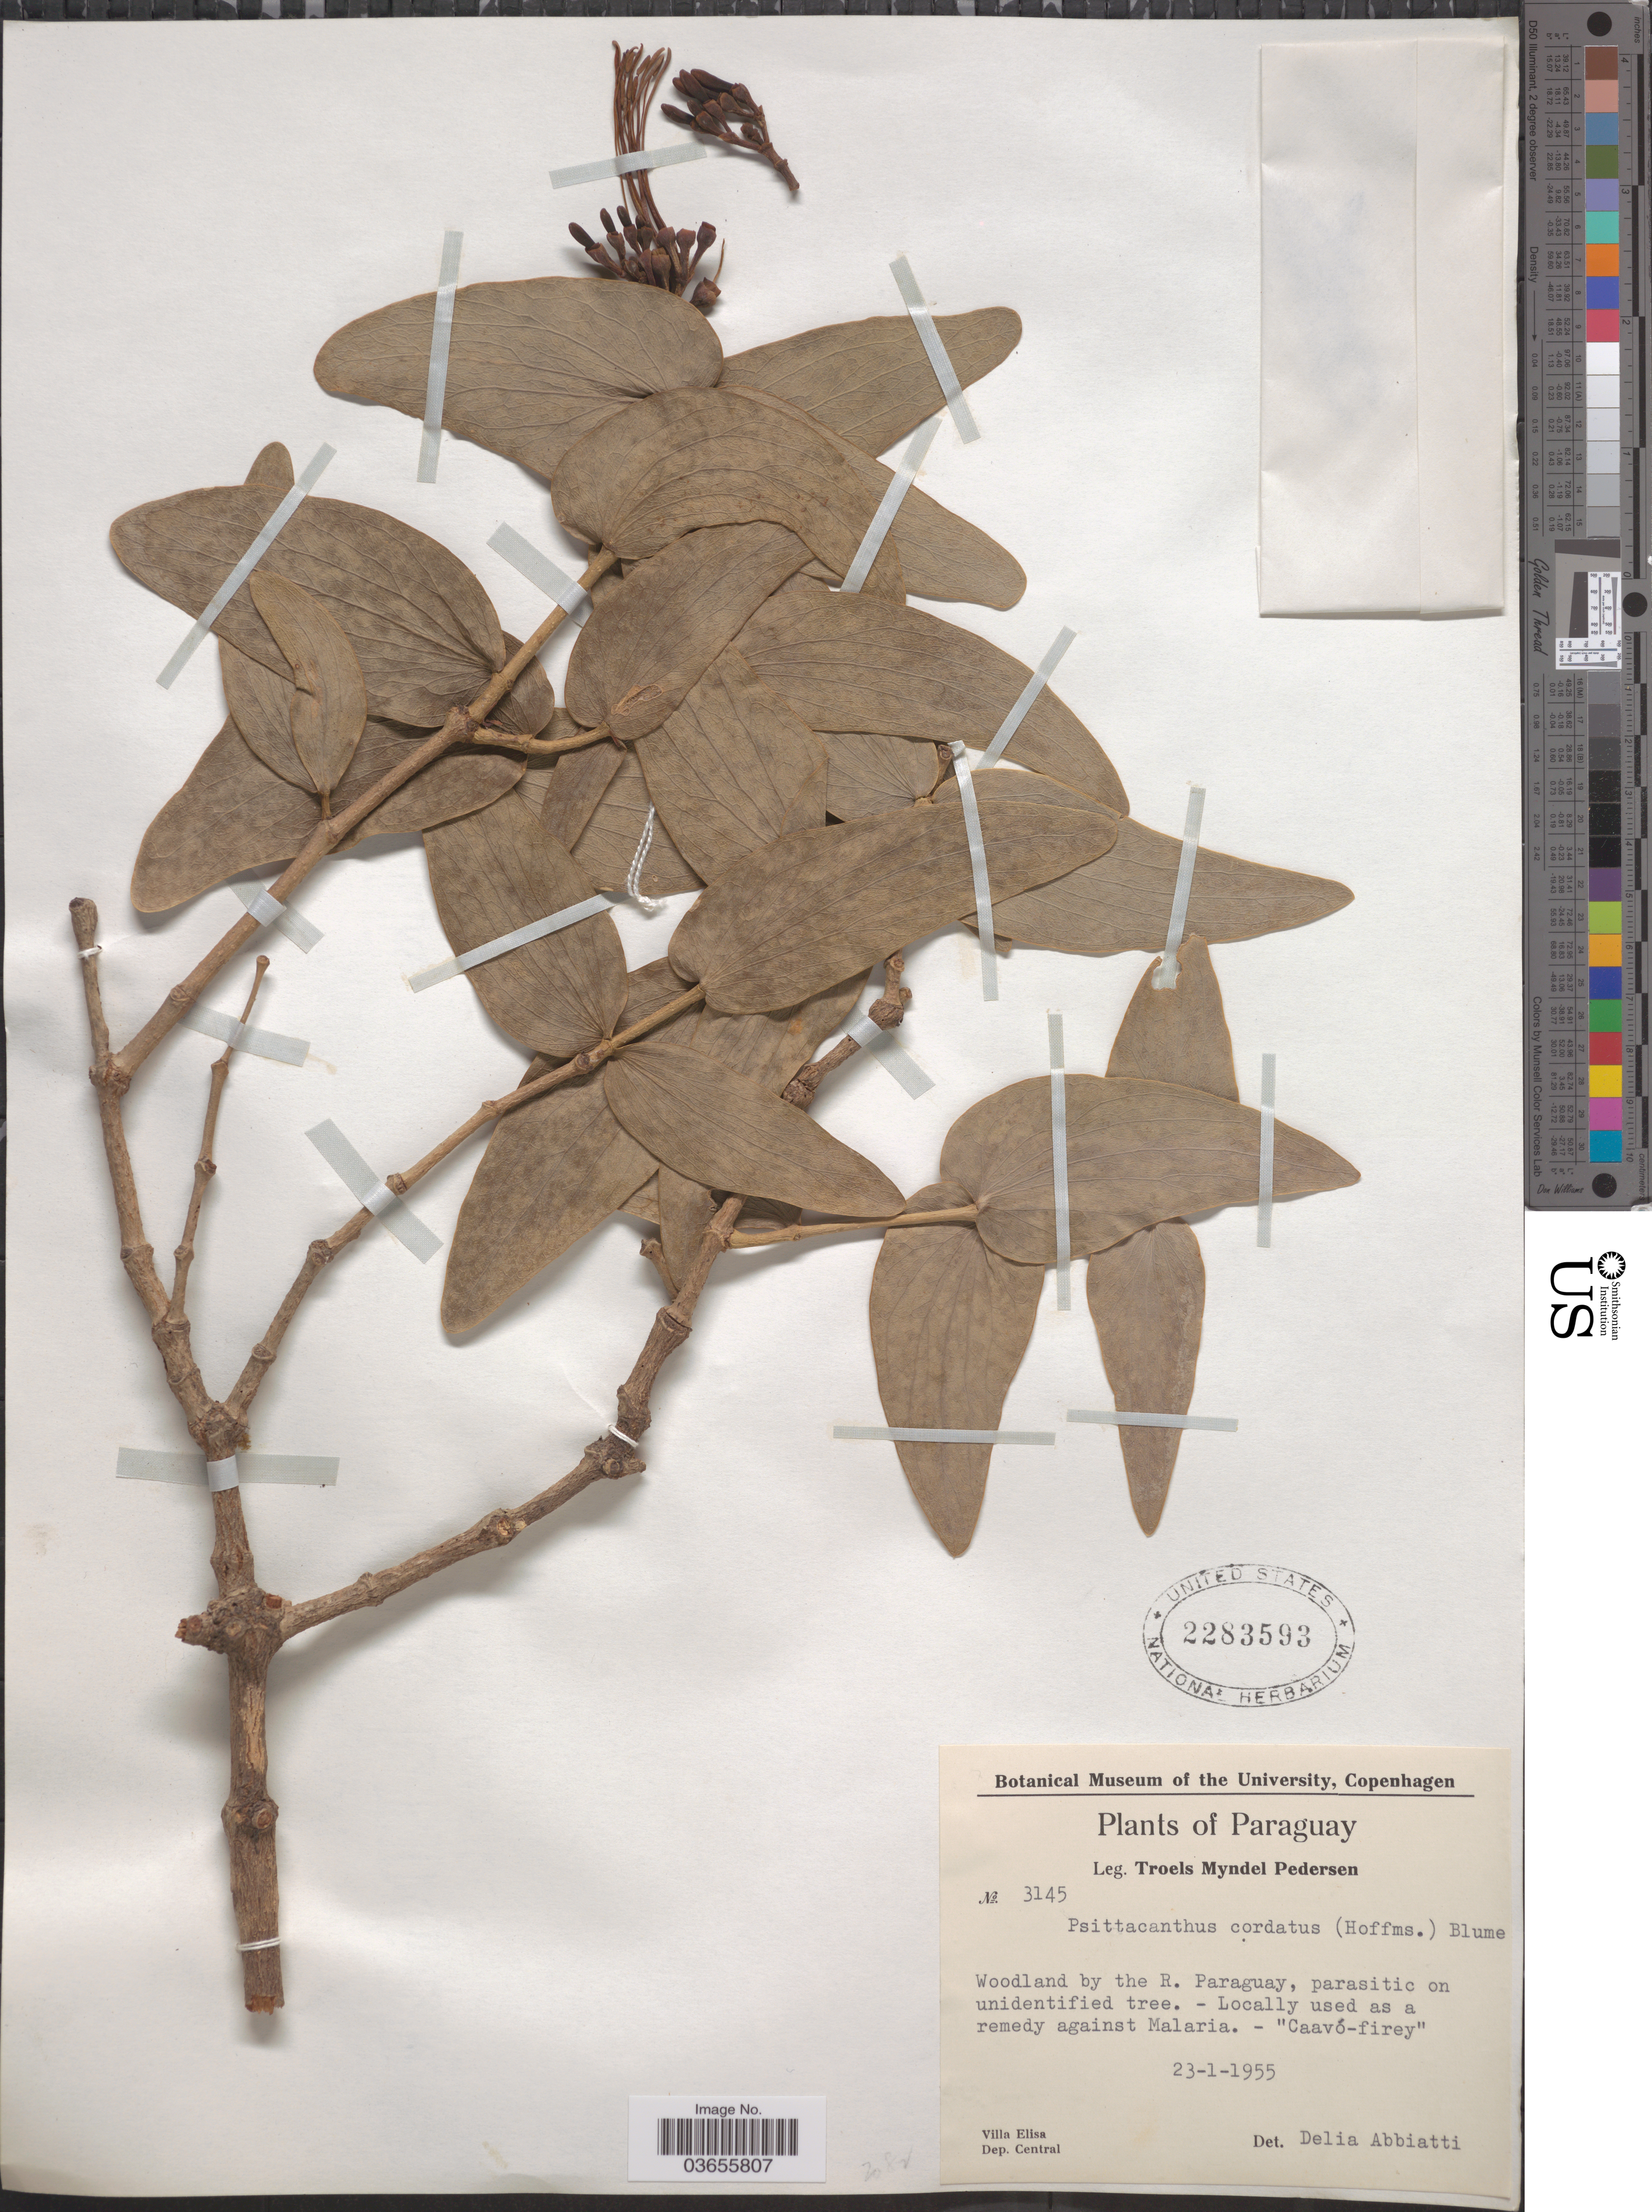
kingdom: Plantae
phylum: Tracheophyta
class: Magnoliopsida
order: Santalales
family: Loranthaceae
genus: Psittacanthus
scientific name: Psittacanthus cordatus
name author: (Hoffmanns.) Blume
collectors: T. Pederson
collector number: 3145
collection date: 1955-01-23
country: Paraguay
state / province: Central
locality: Woodland by the R. Paraguay. Villa Elisa. Dep. Central.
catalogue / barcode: US 2283593